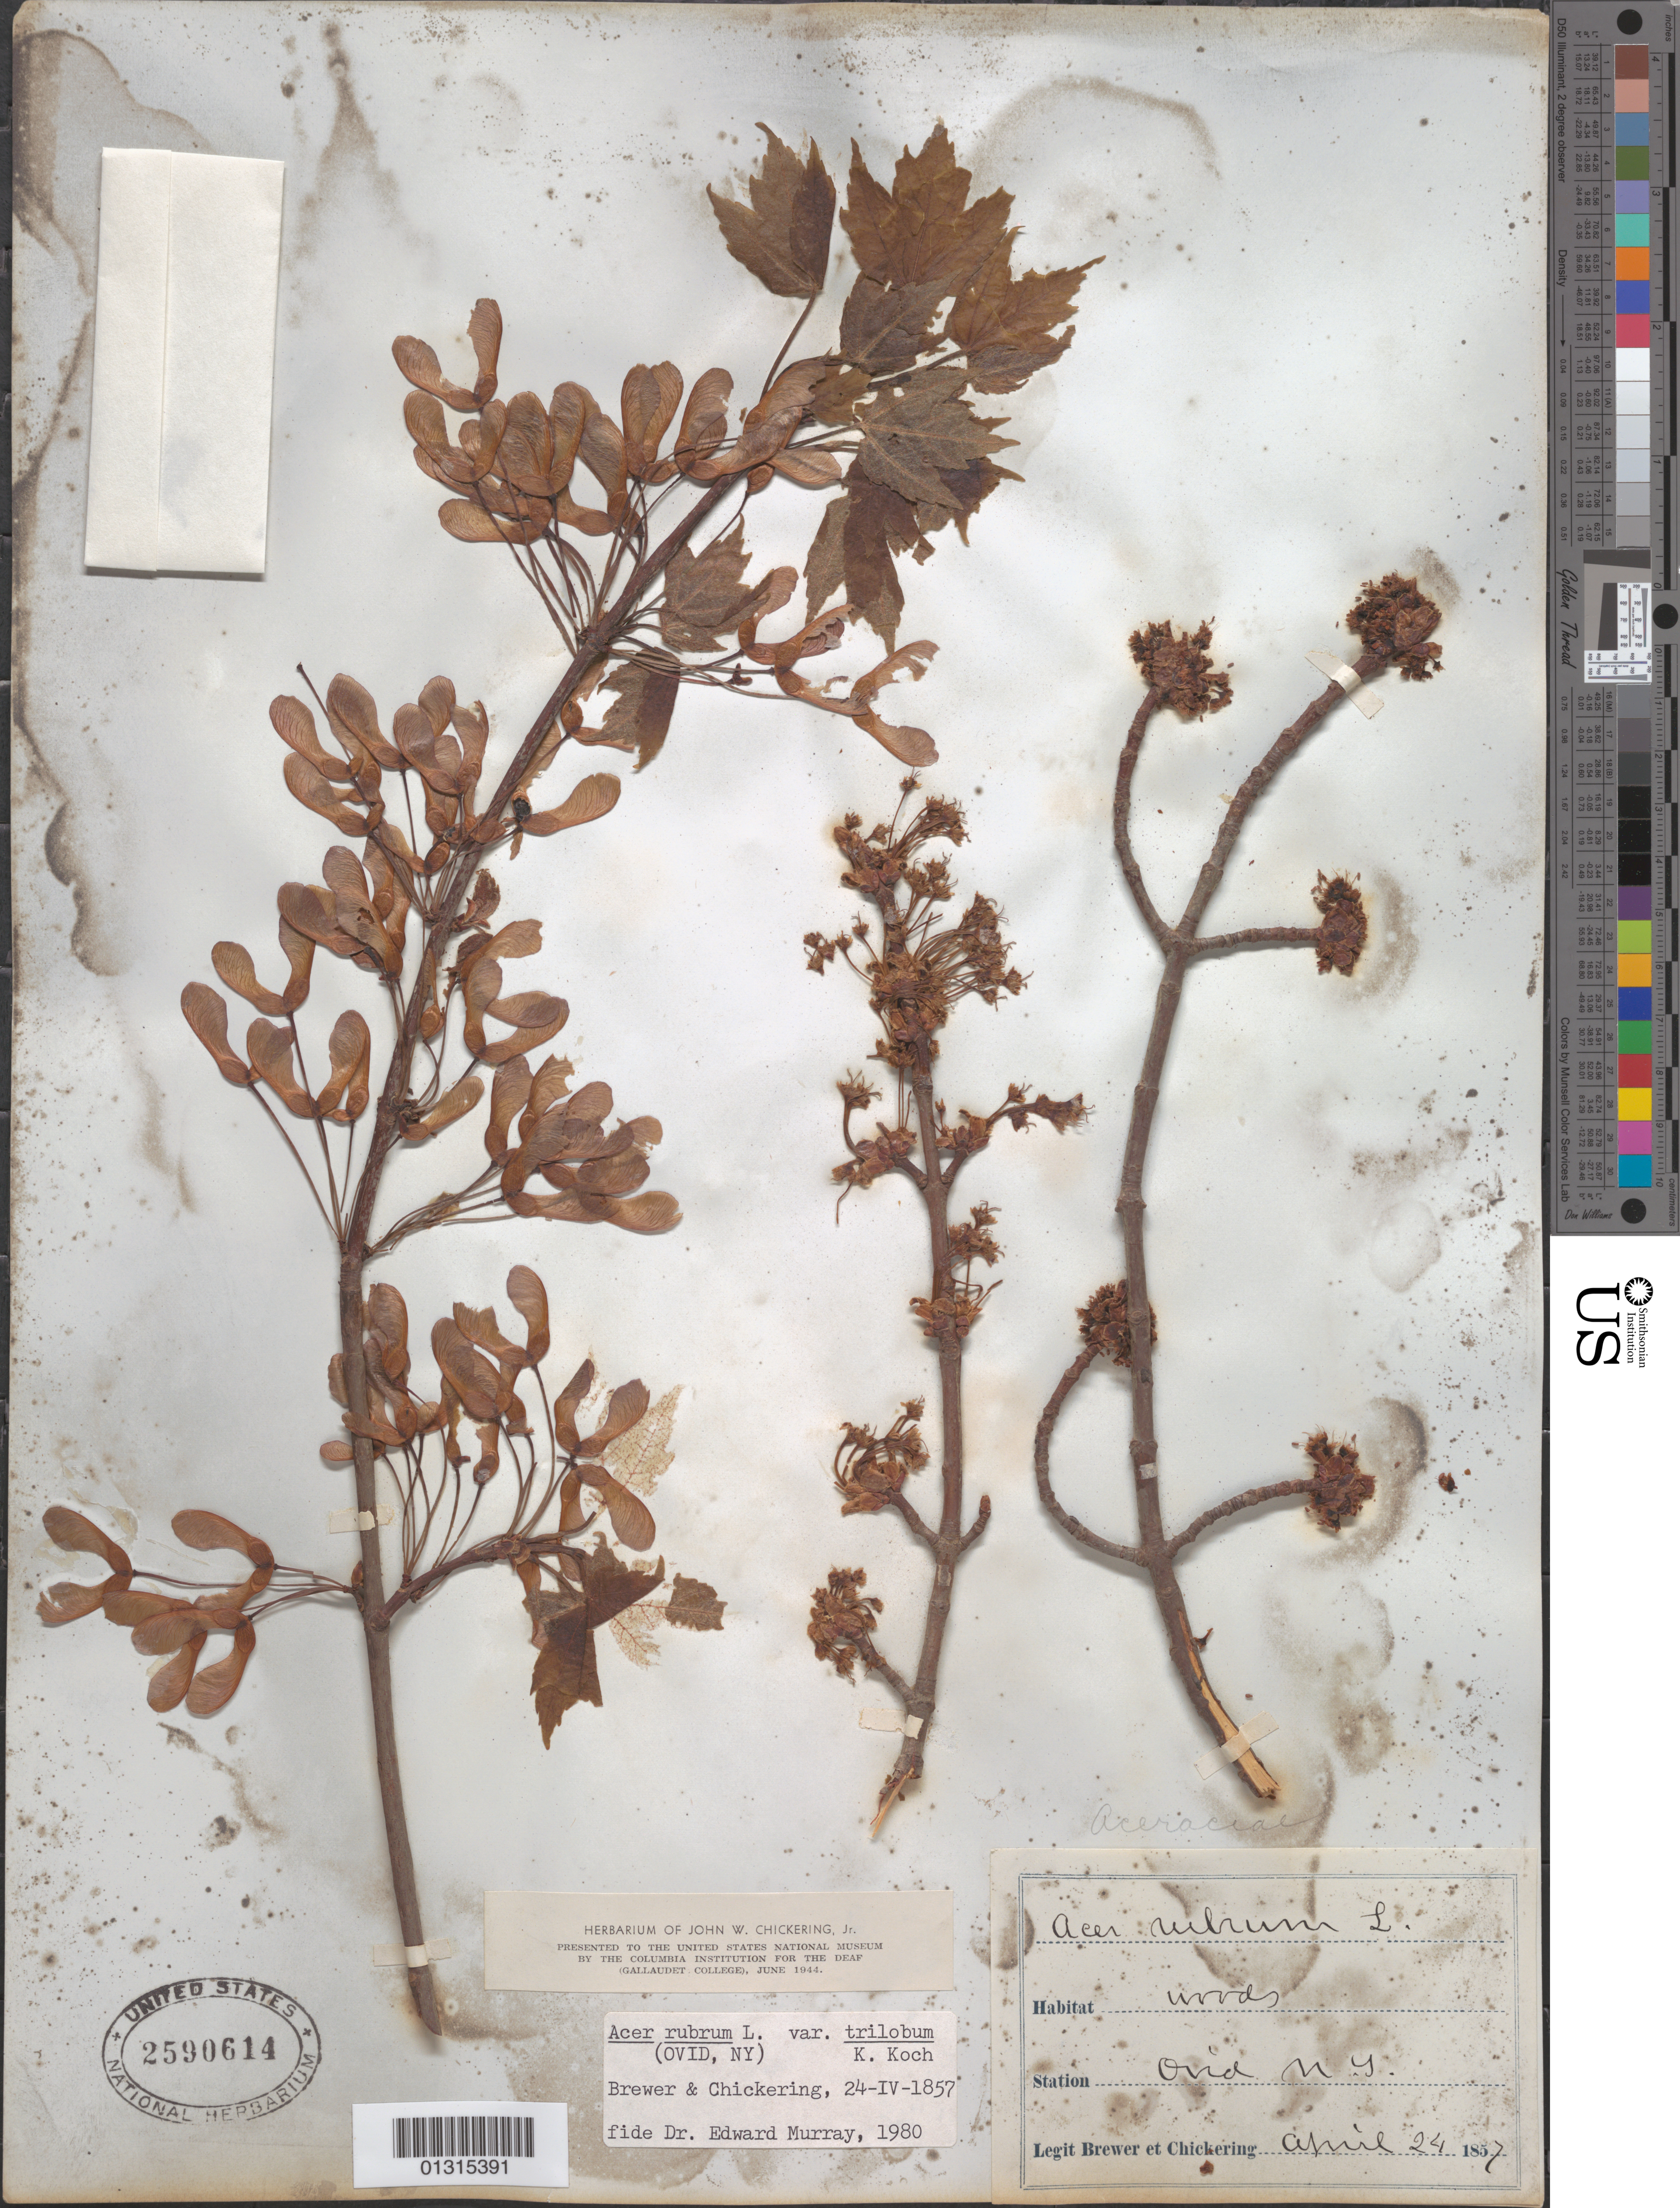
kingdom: Plantae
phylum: Tracheophyta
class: Magnoliopsida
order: Sapindales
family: Sapindaceae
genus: Acer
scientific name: Acer rubrum var. trilobum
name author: K. Koch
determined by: Murray, Edward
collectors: W. H. Brewer & J. W. Chickering Jr.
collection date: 1857-04-24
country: United States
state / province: New York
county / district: Seneca County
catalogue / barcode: US 2590614